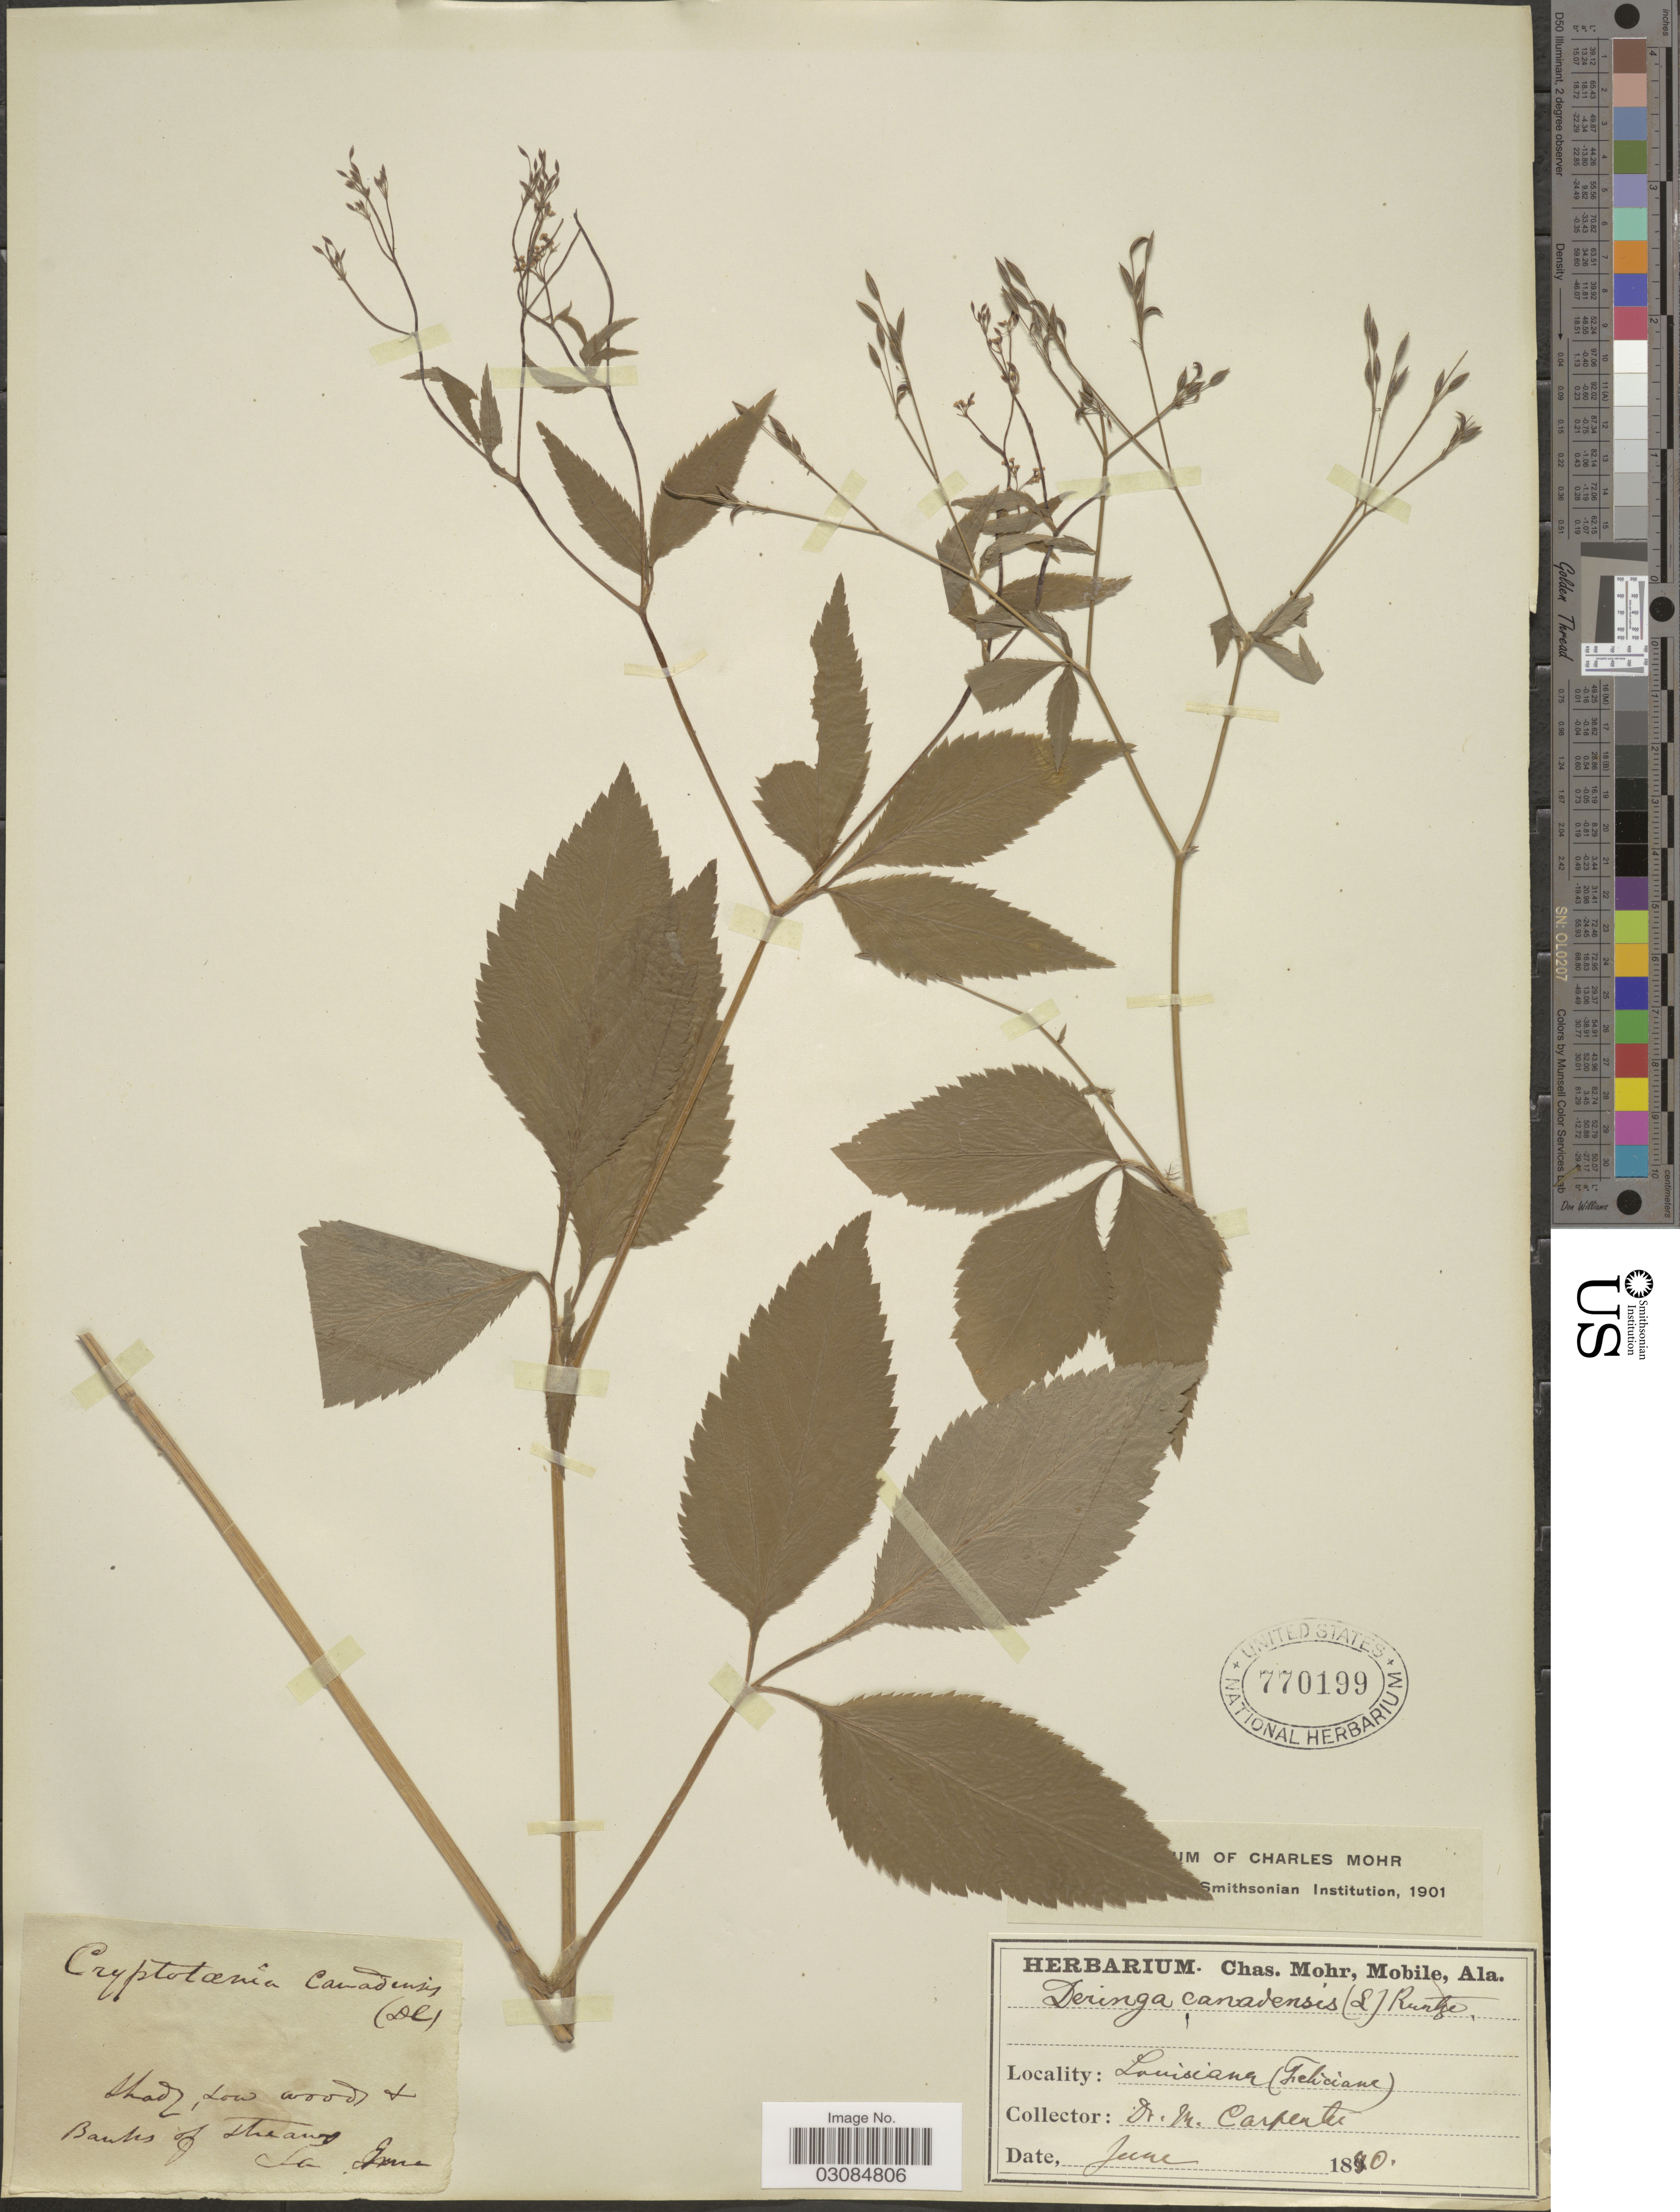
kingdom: Plantae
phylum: Tracheophyta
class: Magnoliopsida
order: Apiales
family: Apiaceae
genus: Cryptotaenia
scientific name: Cryptotaenia canadensis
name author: (L.) DC.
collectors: M. Carpenter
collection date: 1890-06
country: United States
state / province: Louisiana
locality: Shady, low woods + Banks of streams (Feliciana).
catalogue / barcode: US 770199